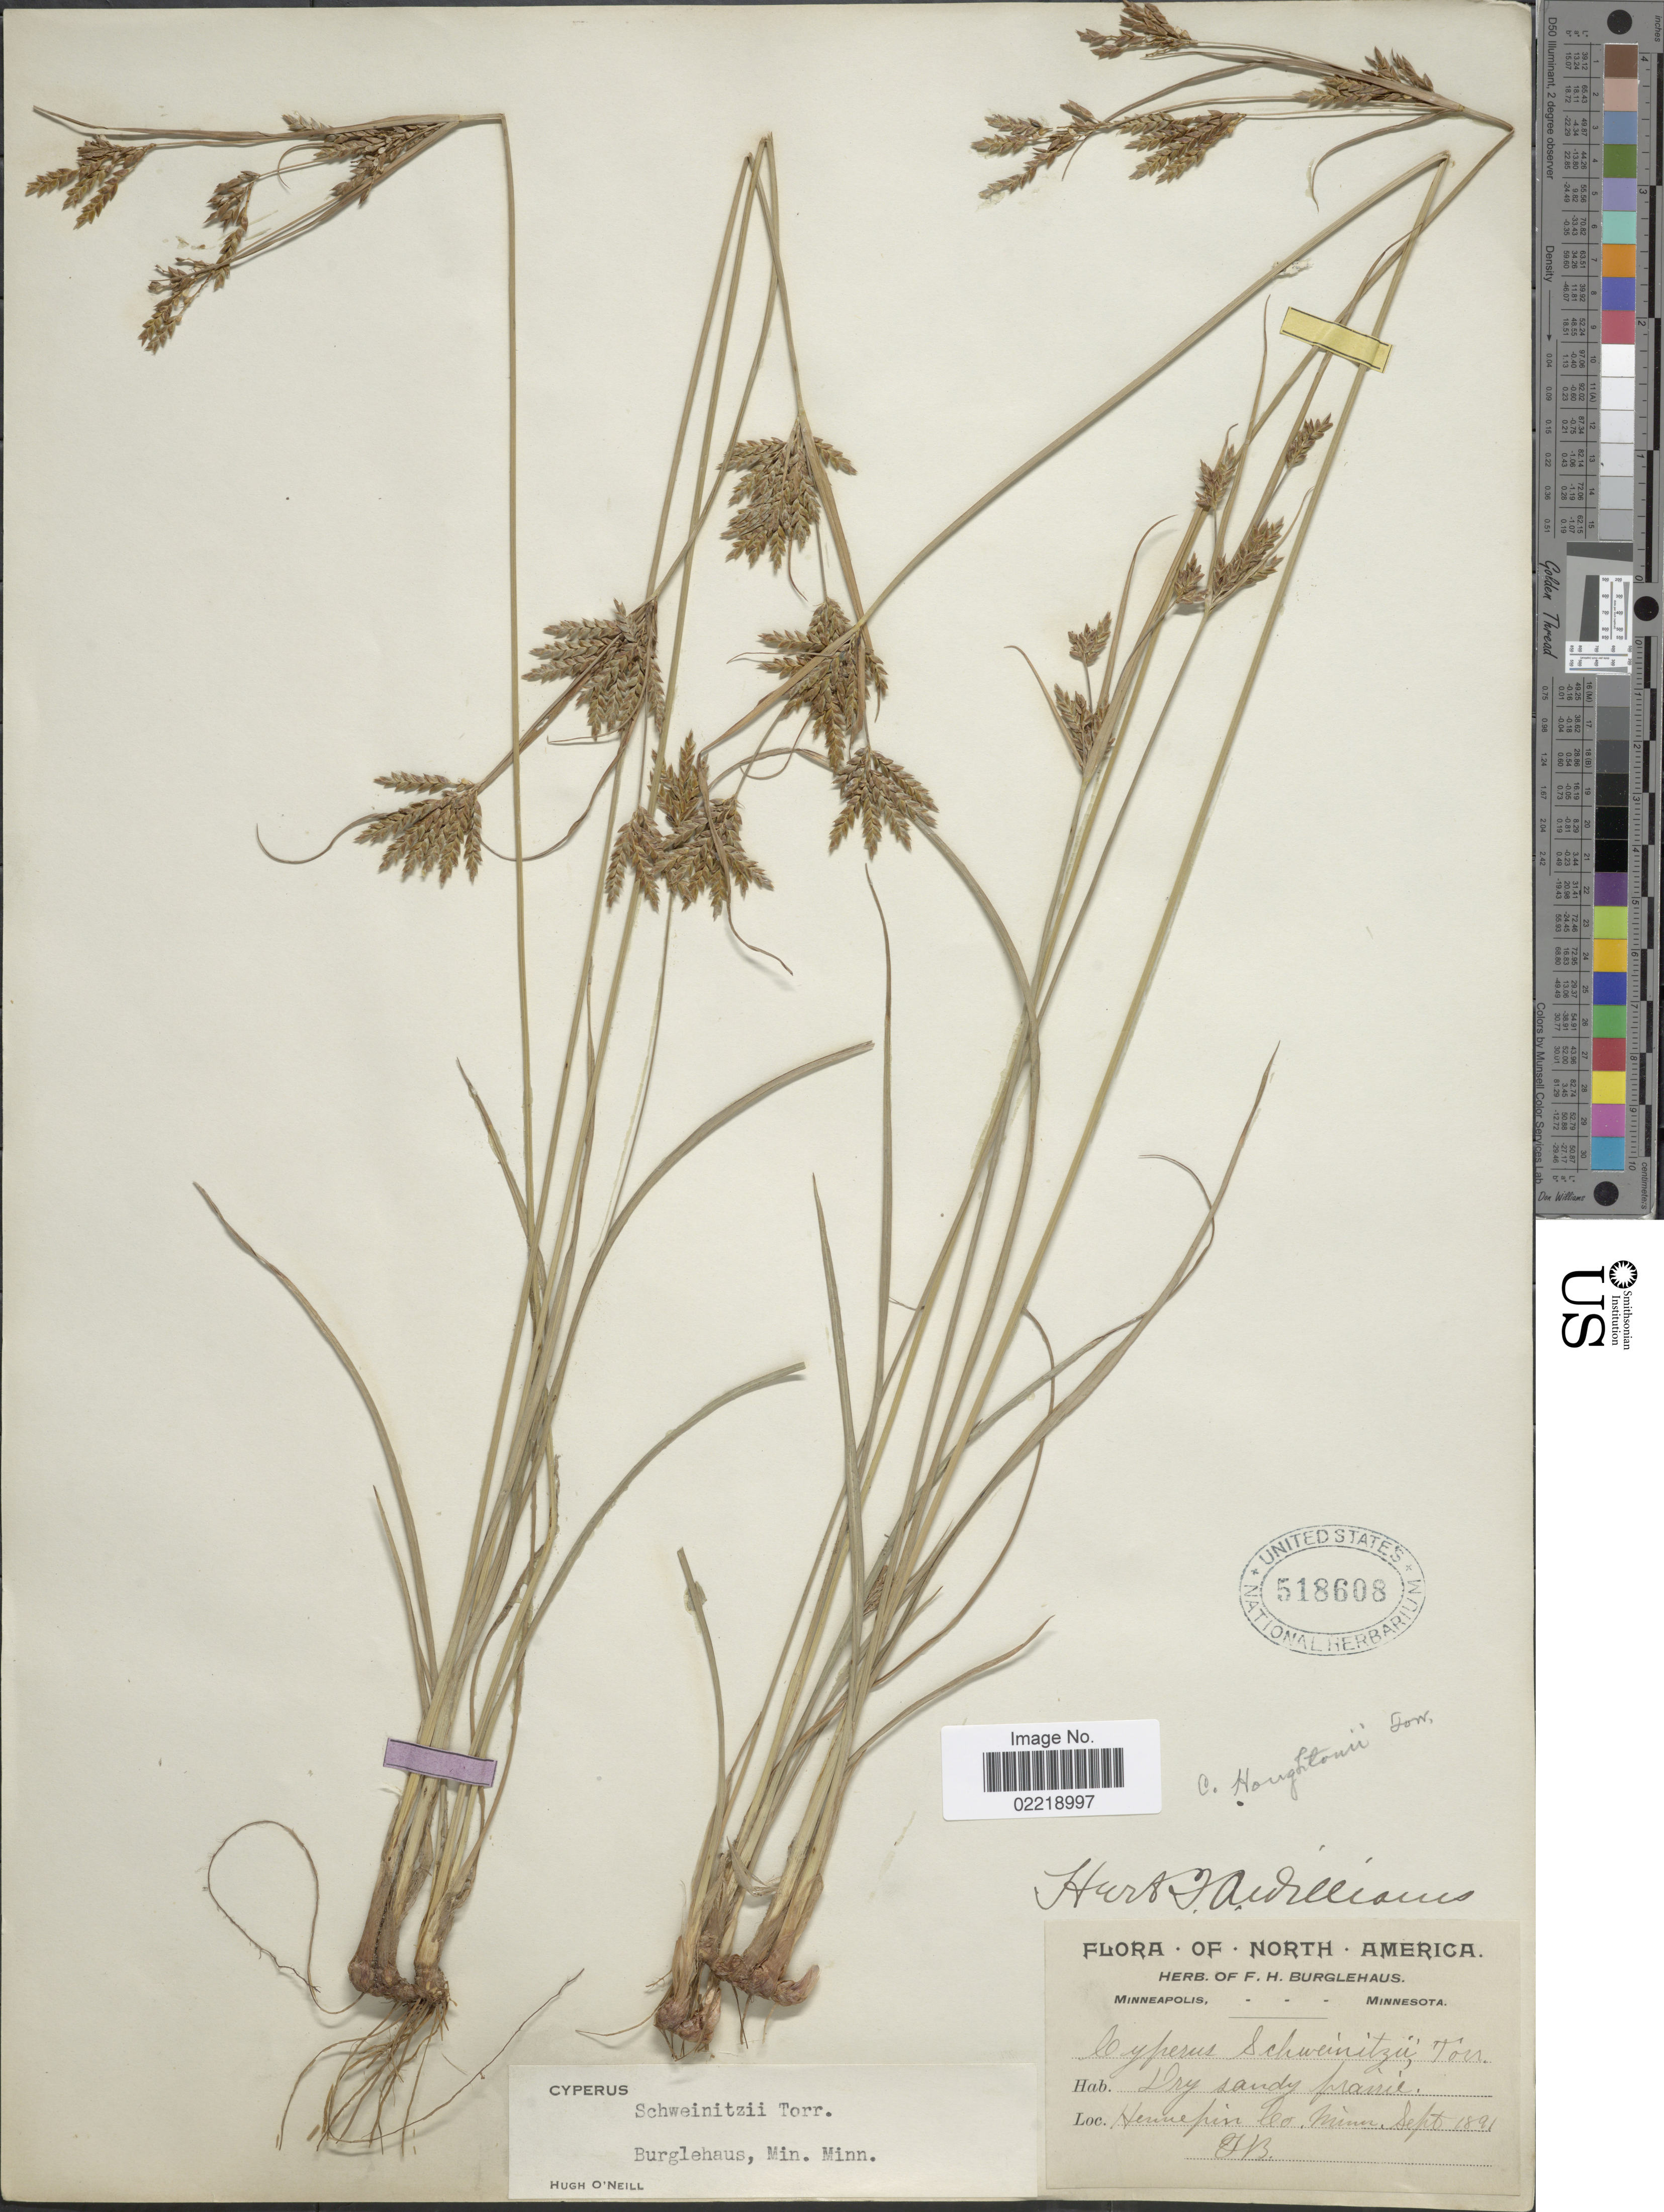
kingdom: Plantae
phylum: Tracheophyta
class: Liliopsida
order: Poales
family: Cyperaceae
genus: Cyperus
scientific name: Cyperus schweinitzii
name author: Torr.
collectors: F. Burglehaus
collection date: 1891-09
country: United States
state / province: Minnesota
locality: Dry sandy prairie, Hennepin Co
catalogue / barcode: US 518608